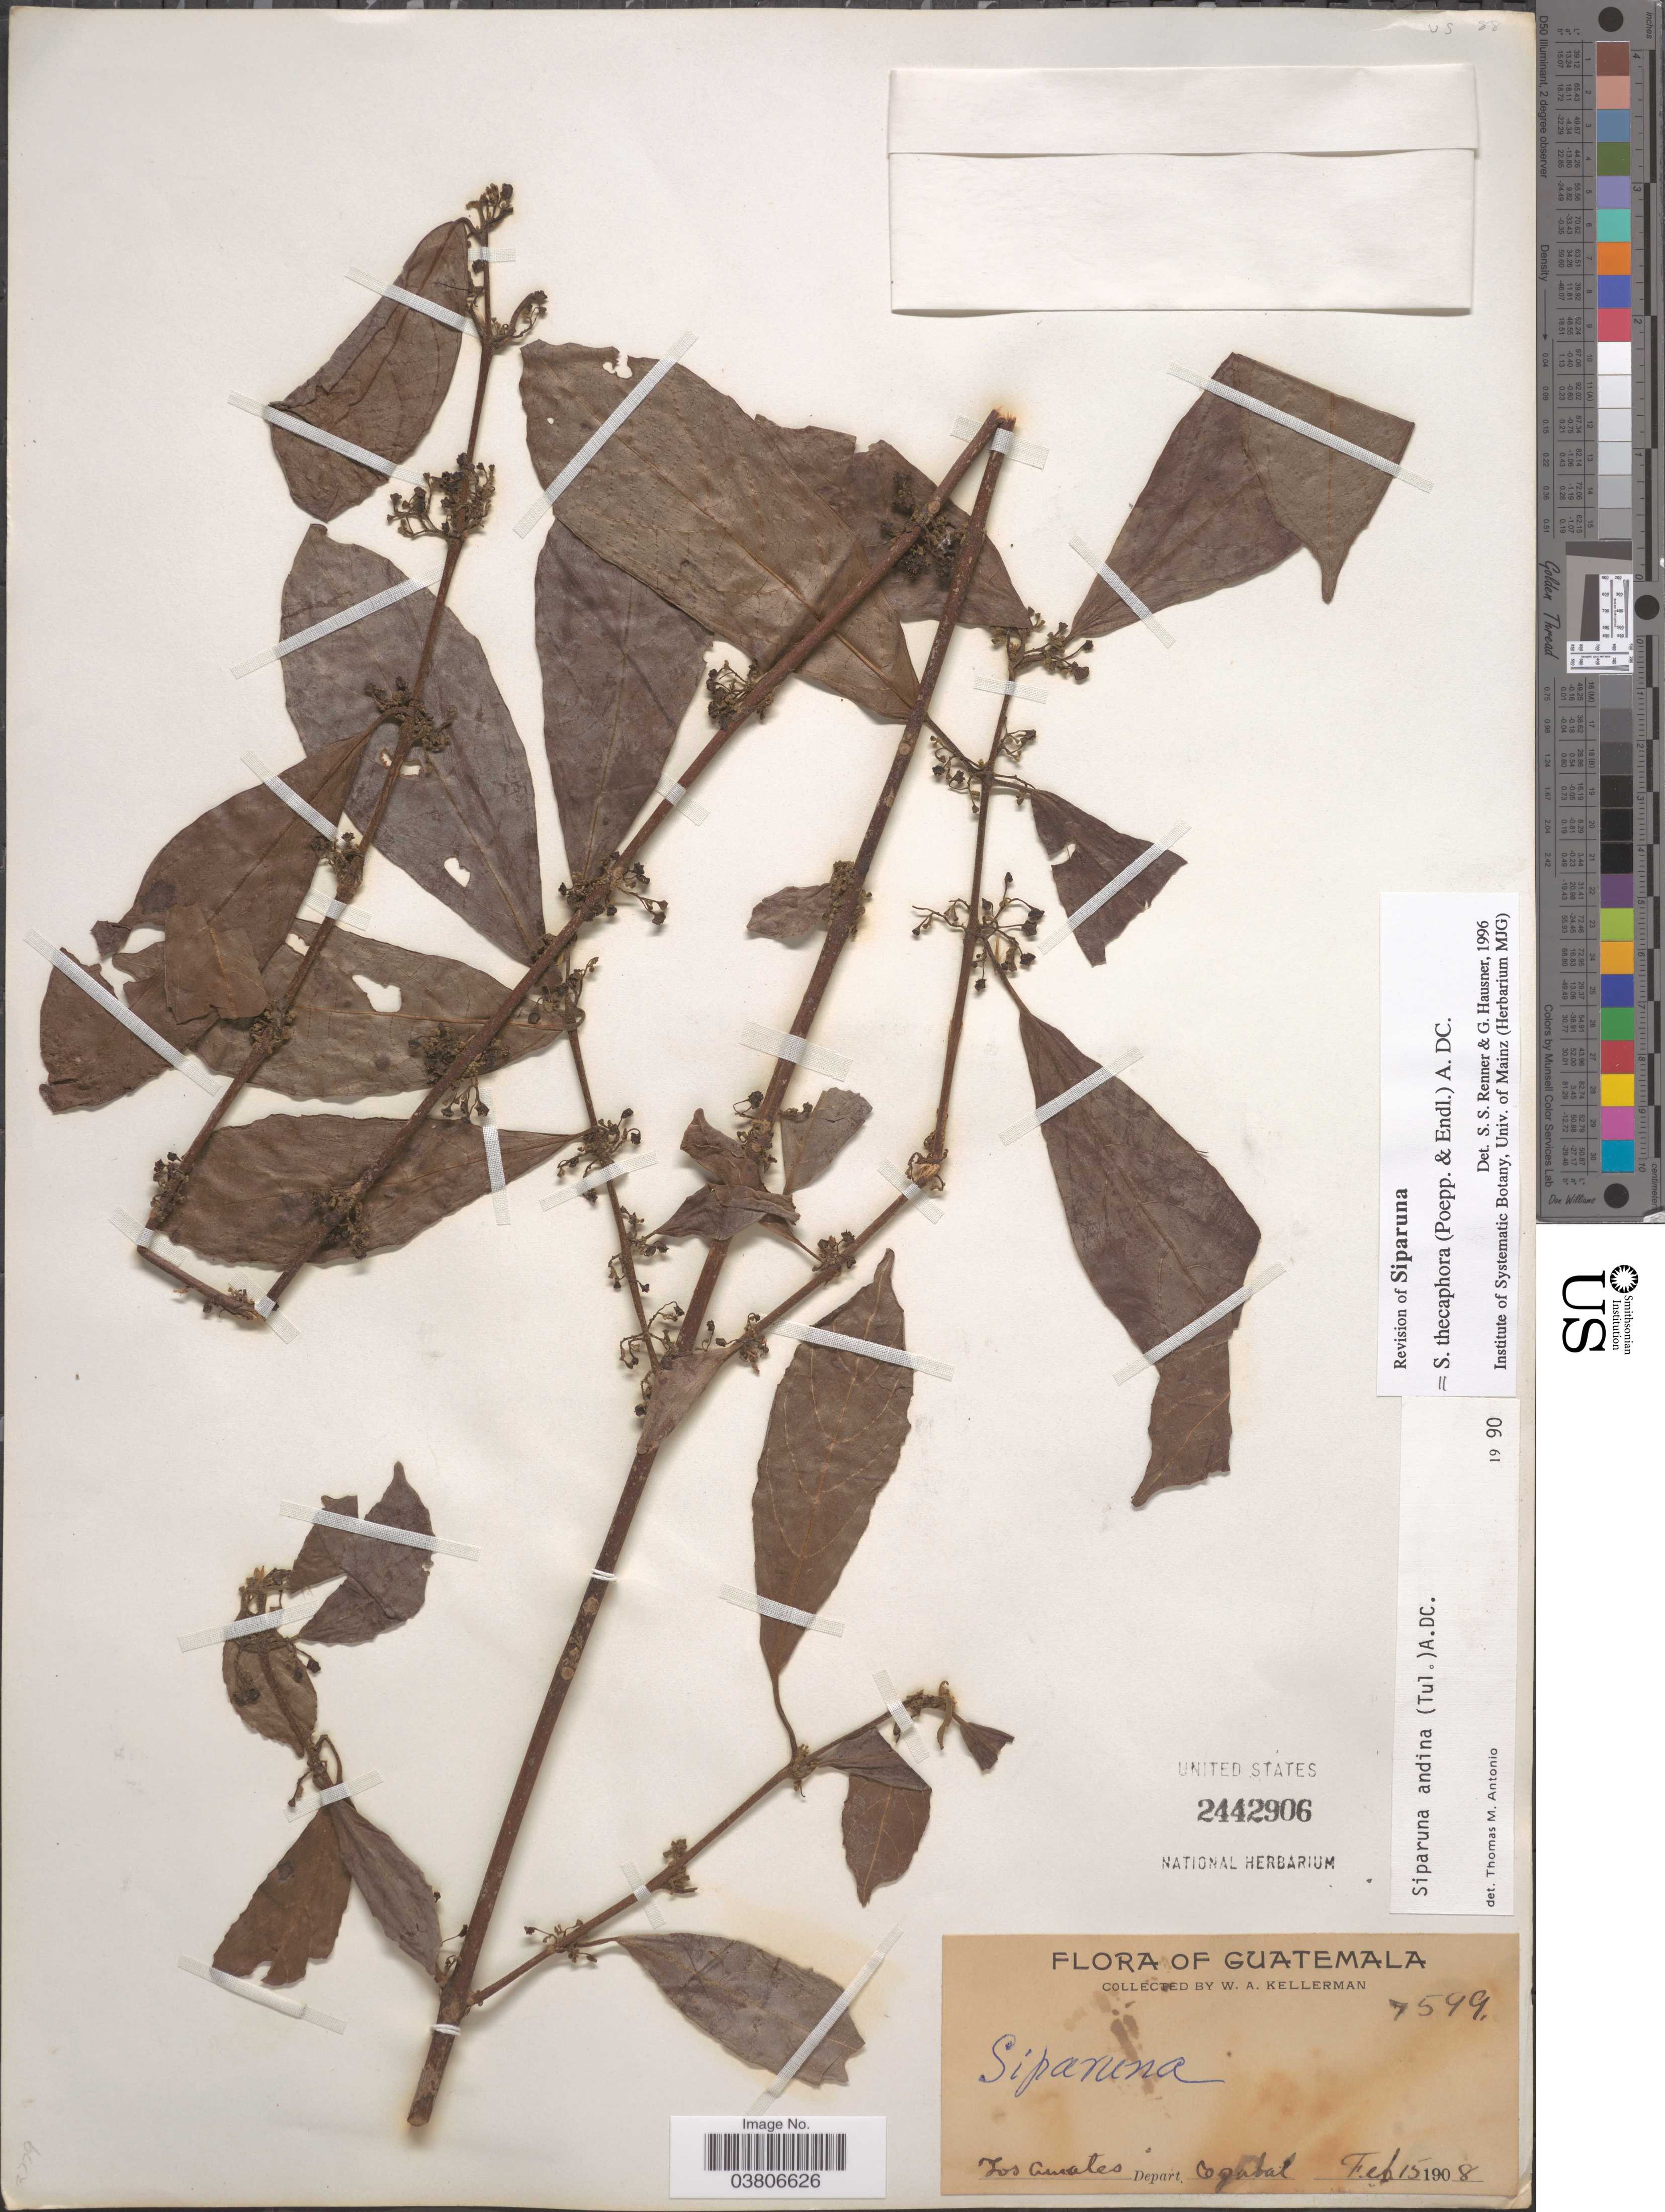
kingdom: Plantae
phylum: Tracheophyta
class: Magnoliopsida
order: Laurales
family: Siparunaceae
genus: Siparuna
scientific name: Siparuna thecaphora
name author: (Poepp. & Endl.) A. DC.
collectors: W. Kellerman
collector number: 7599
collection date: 1908-02-15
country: Guatemala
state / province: Izabal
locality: Los Amates Depart. Izabal.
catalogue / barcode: US 2442906